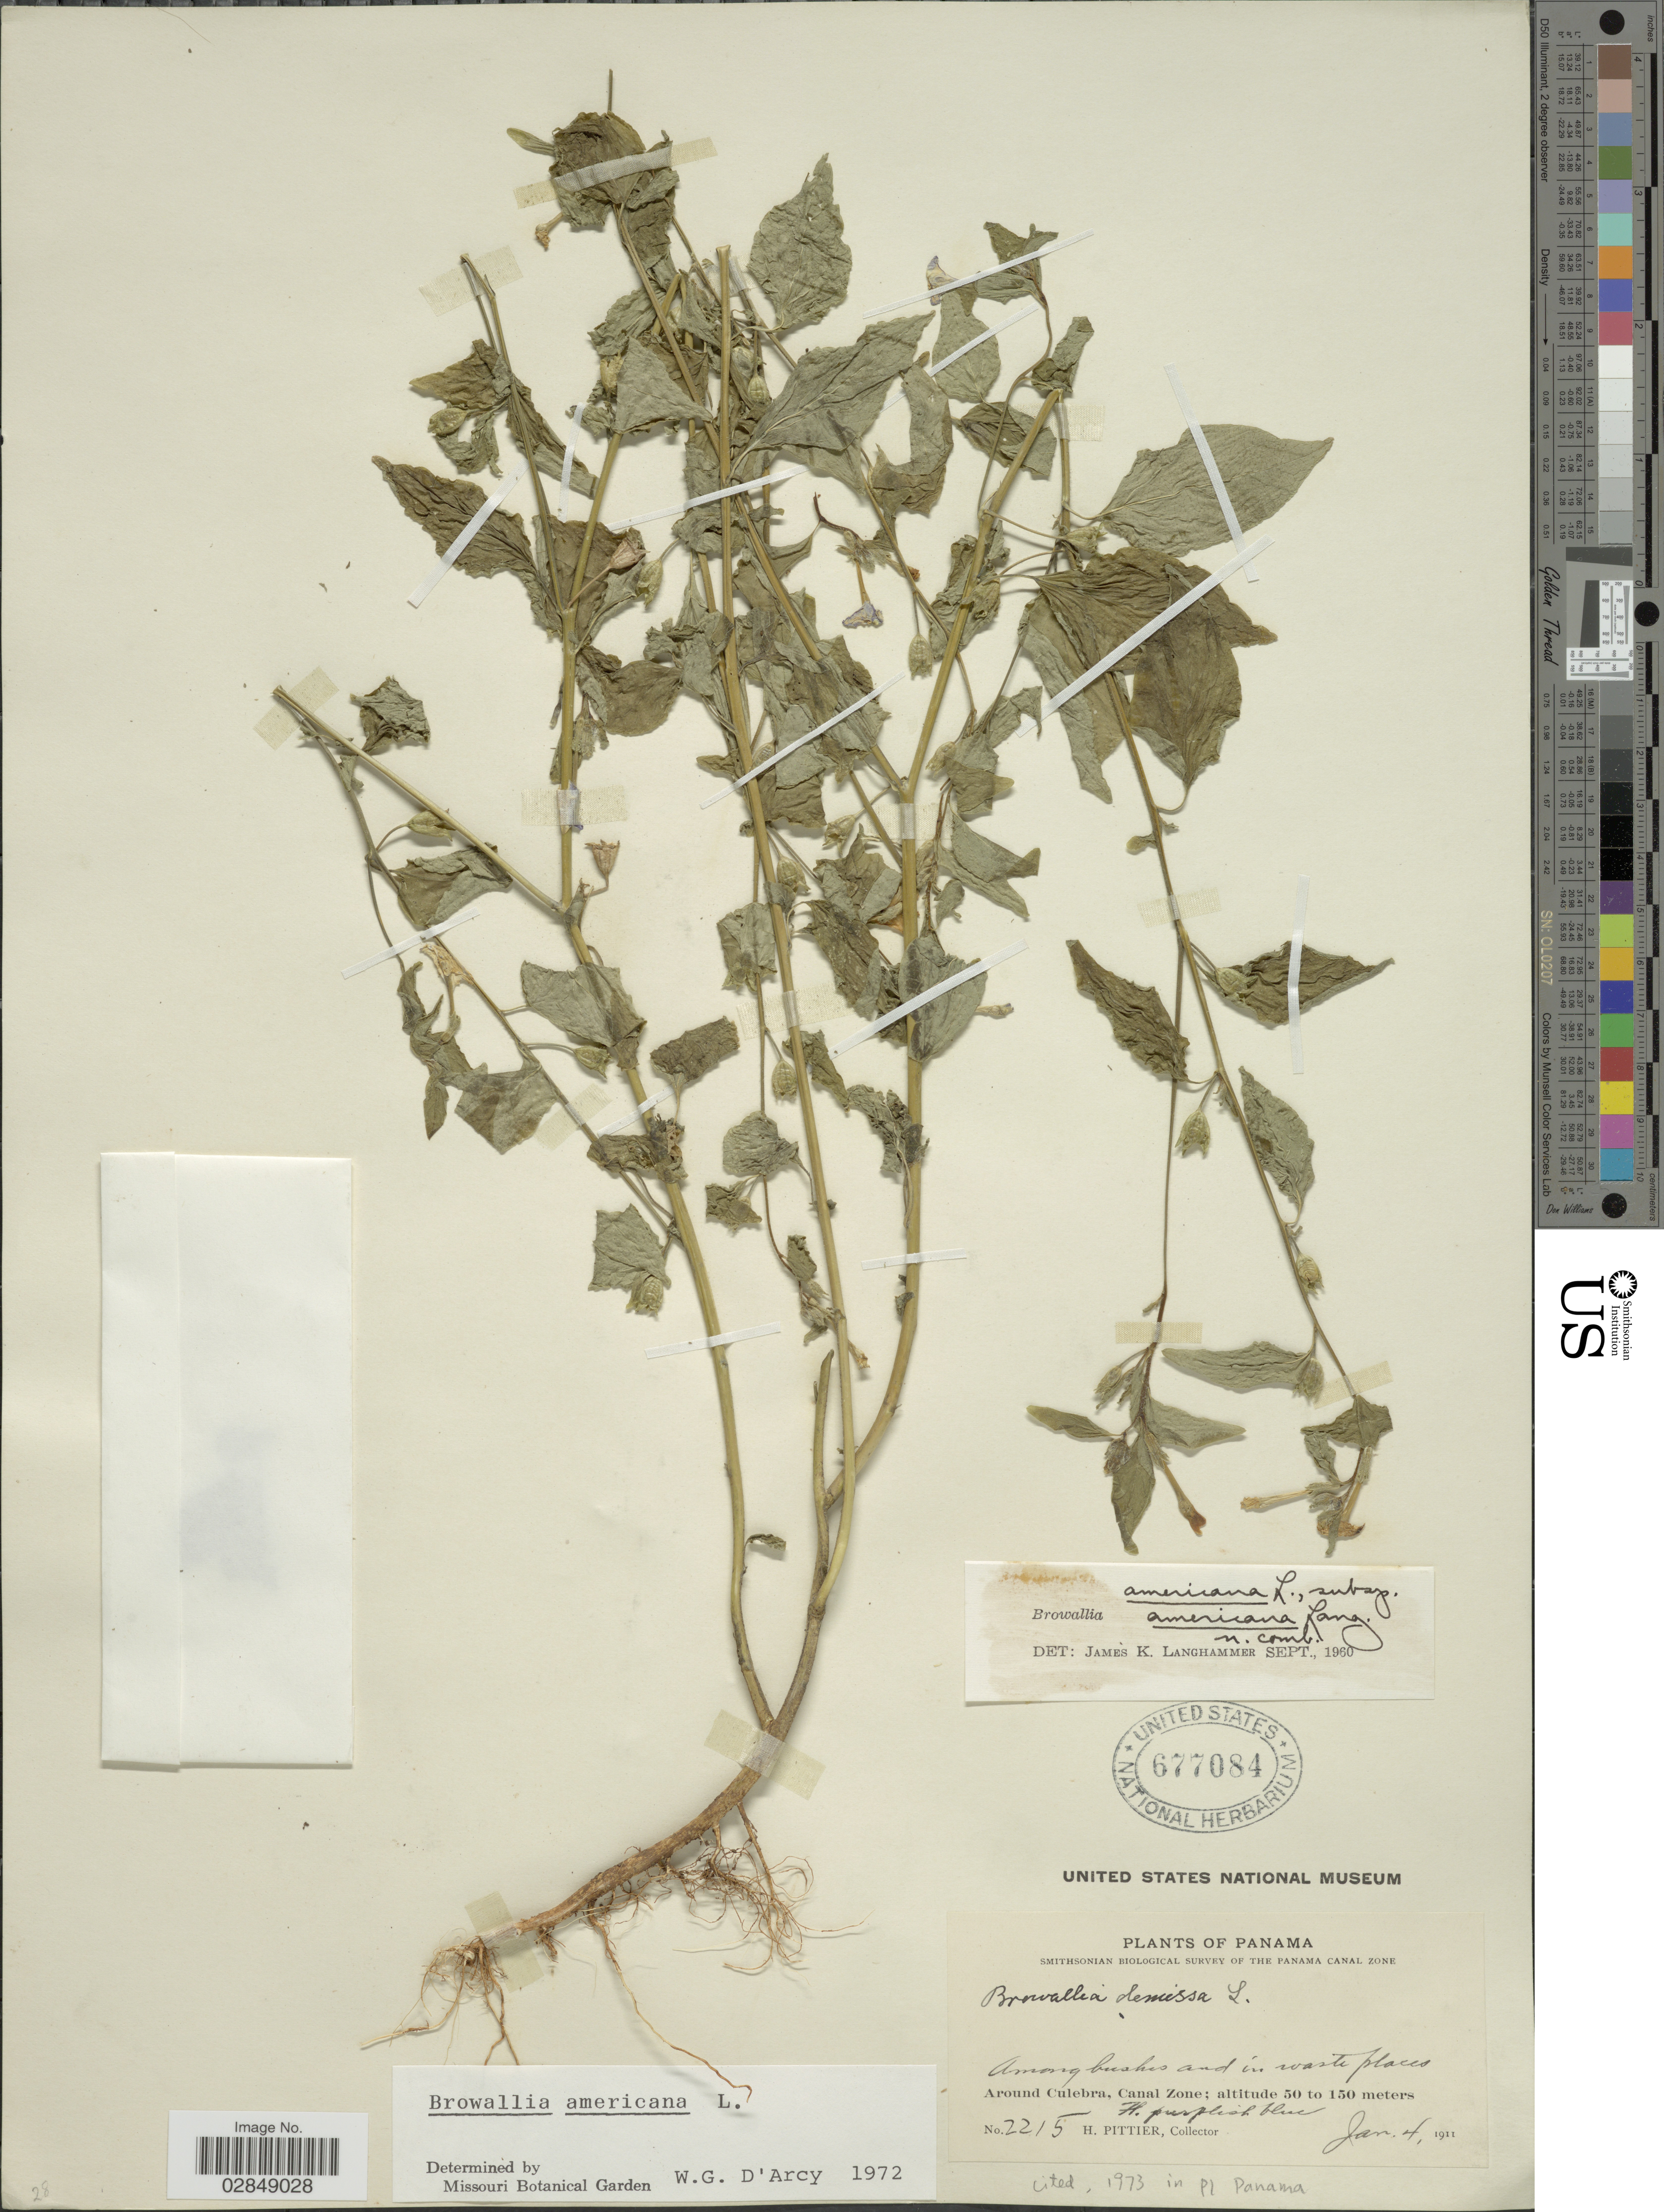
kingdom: Plantae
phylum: Tracheophyta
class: Magnoliopsida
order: Solanales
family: Solanaceae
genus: Browallia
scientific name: Browallia americana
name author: L.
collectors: H. F. Pittier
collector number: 2215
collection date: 1911-01-04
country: Panama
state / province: Colón / Panamá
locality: Around Culebra, Canal Zone.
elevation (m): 50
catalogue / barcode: US 677084